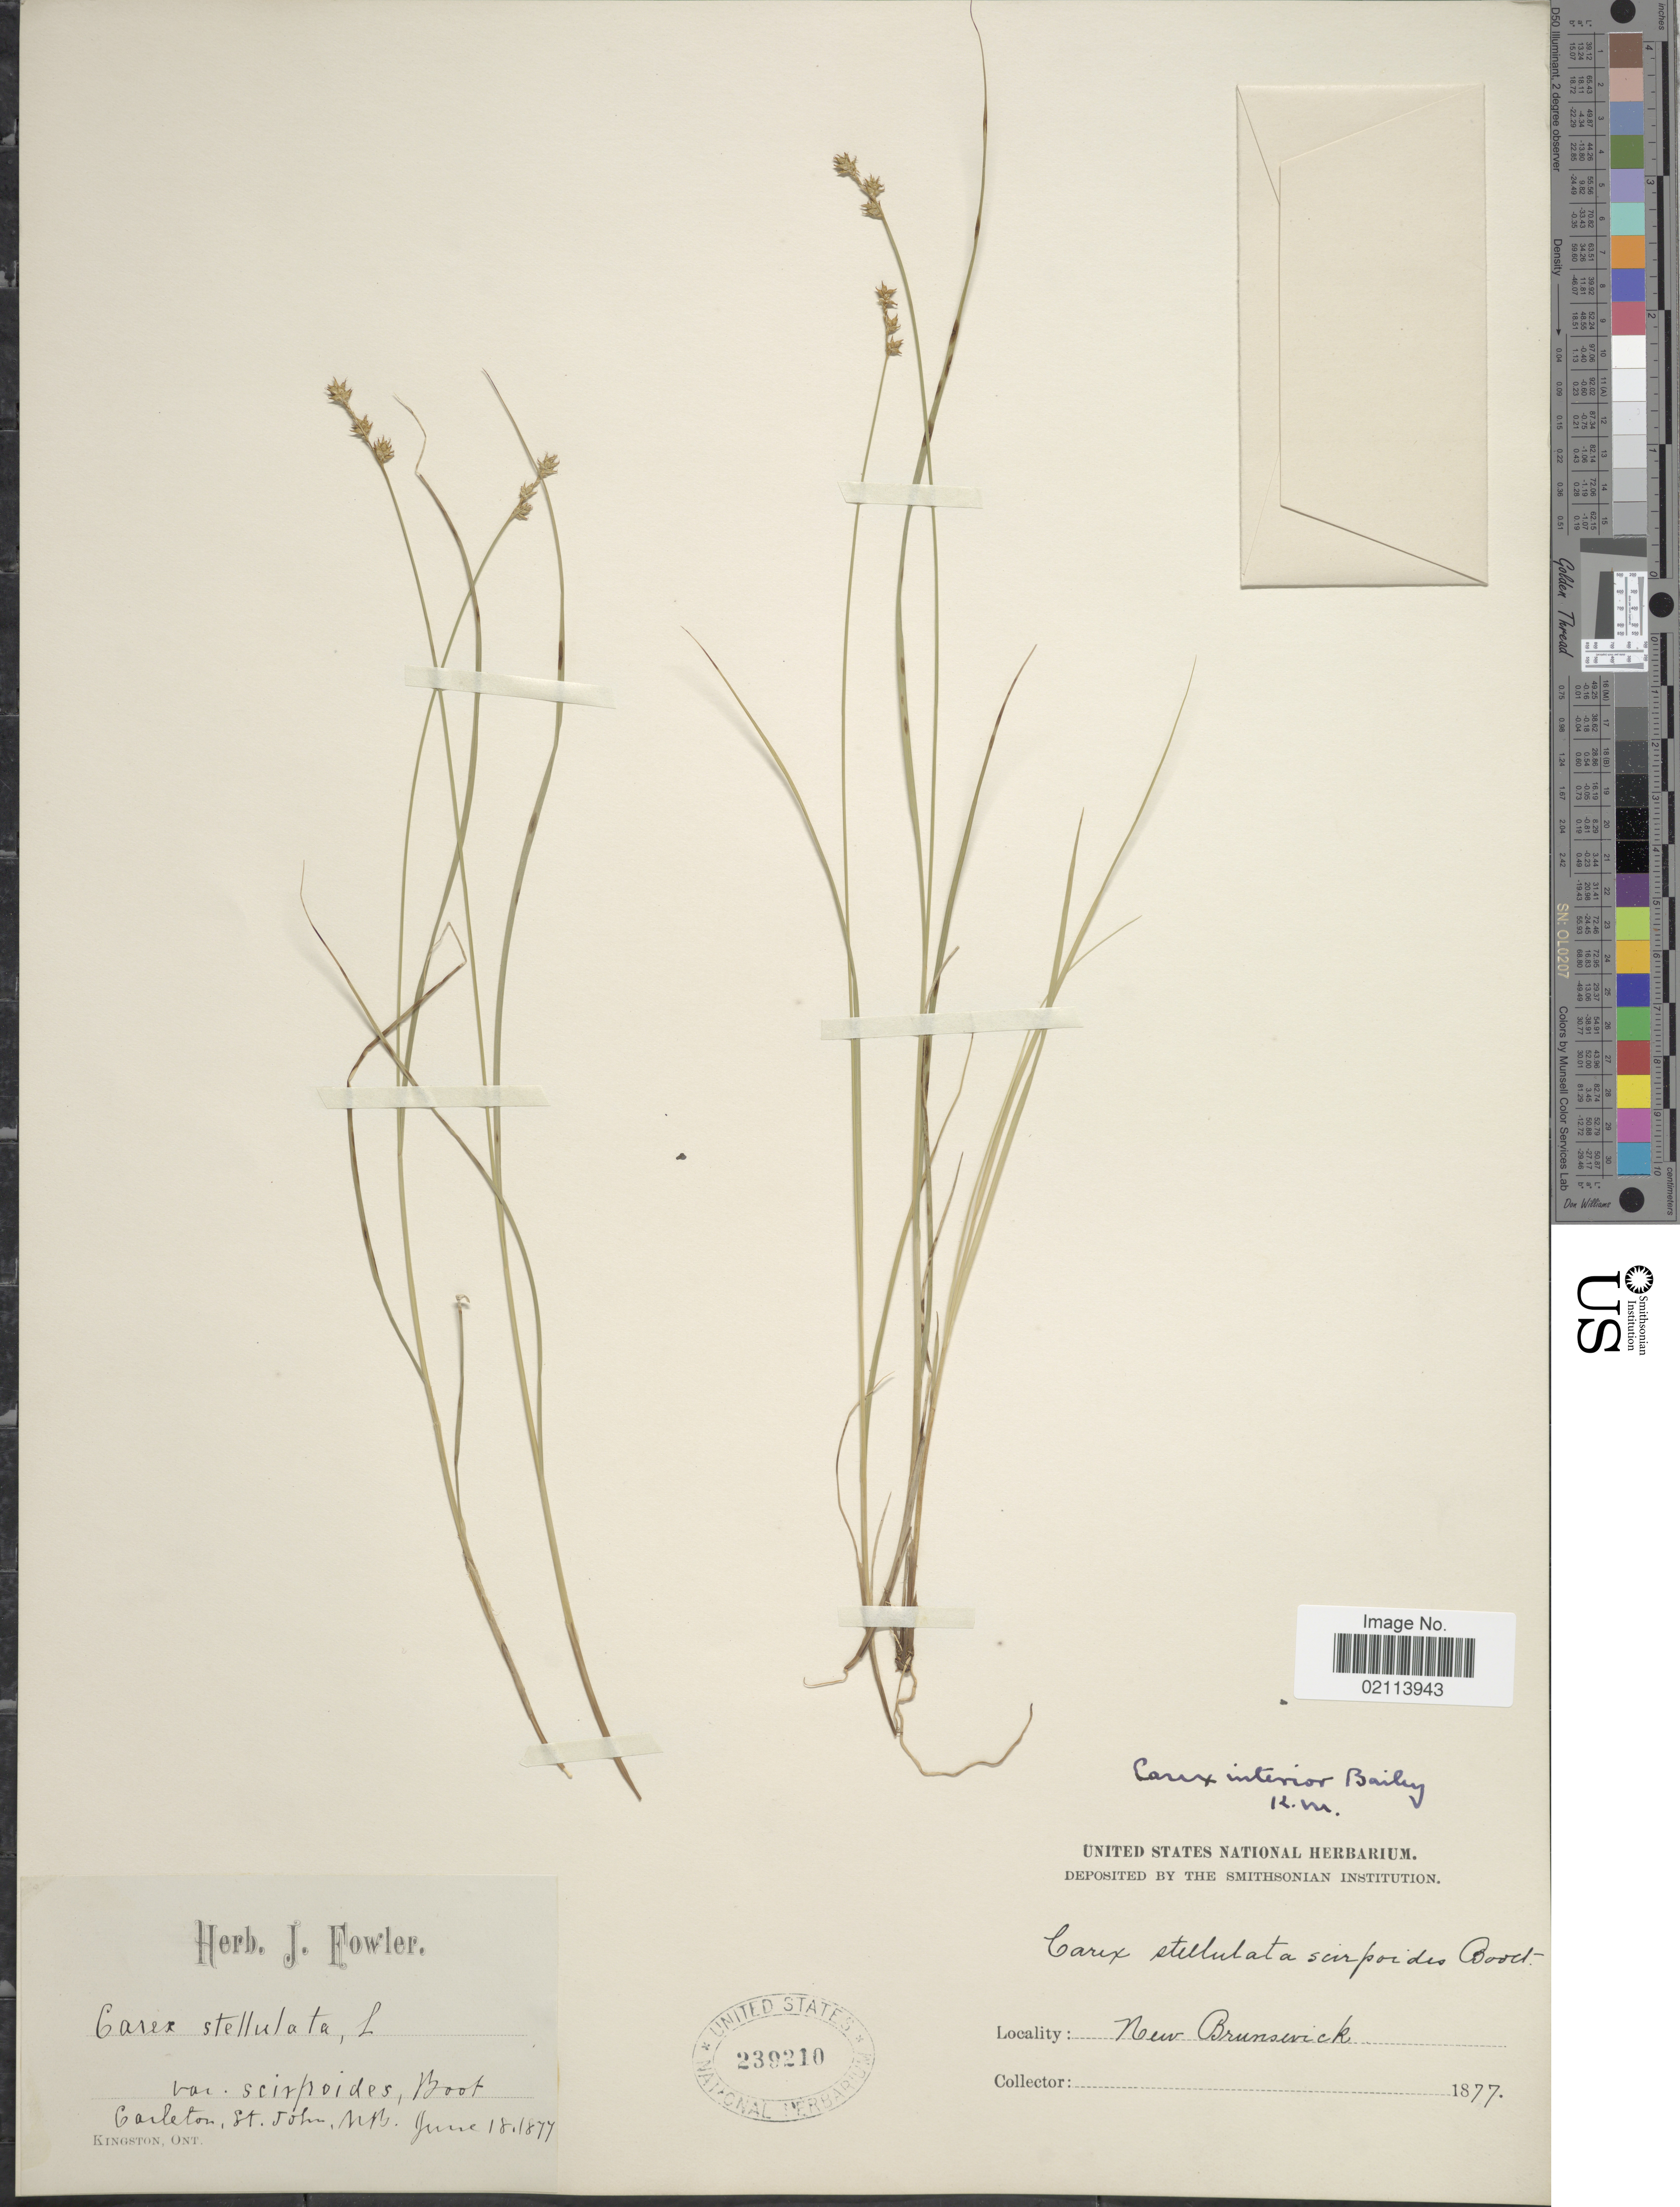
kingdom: Plantae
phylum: Tracheophyta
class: Liliopsida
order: Poales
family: Cyperaceae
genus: Carex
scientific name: Carex interior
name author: L.H. Bailey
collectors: ex herb. J. Fowler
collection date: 1877-06-18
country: Canada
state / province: New Brunswick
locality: Carleton, St. John.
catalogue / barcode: US 239210